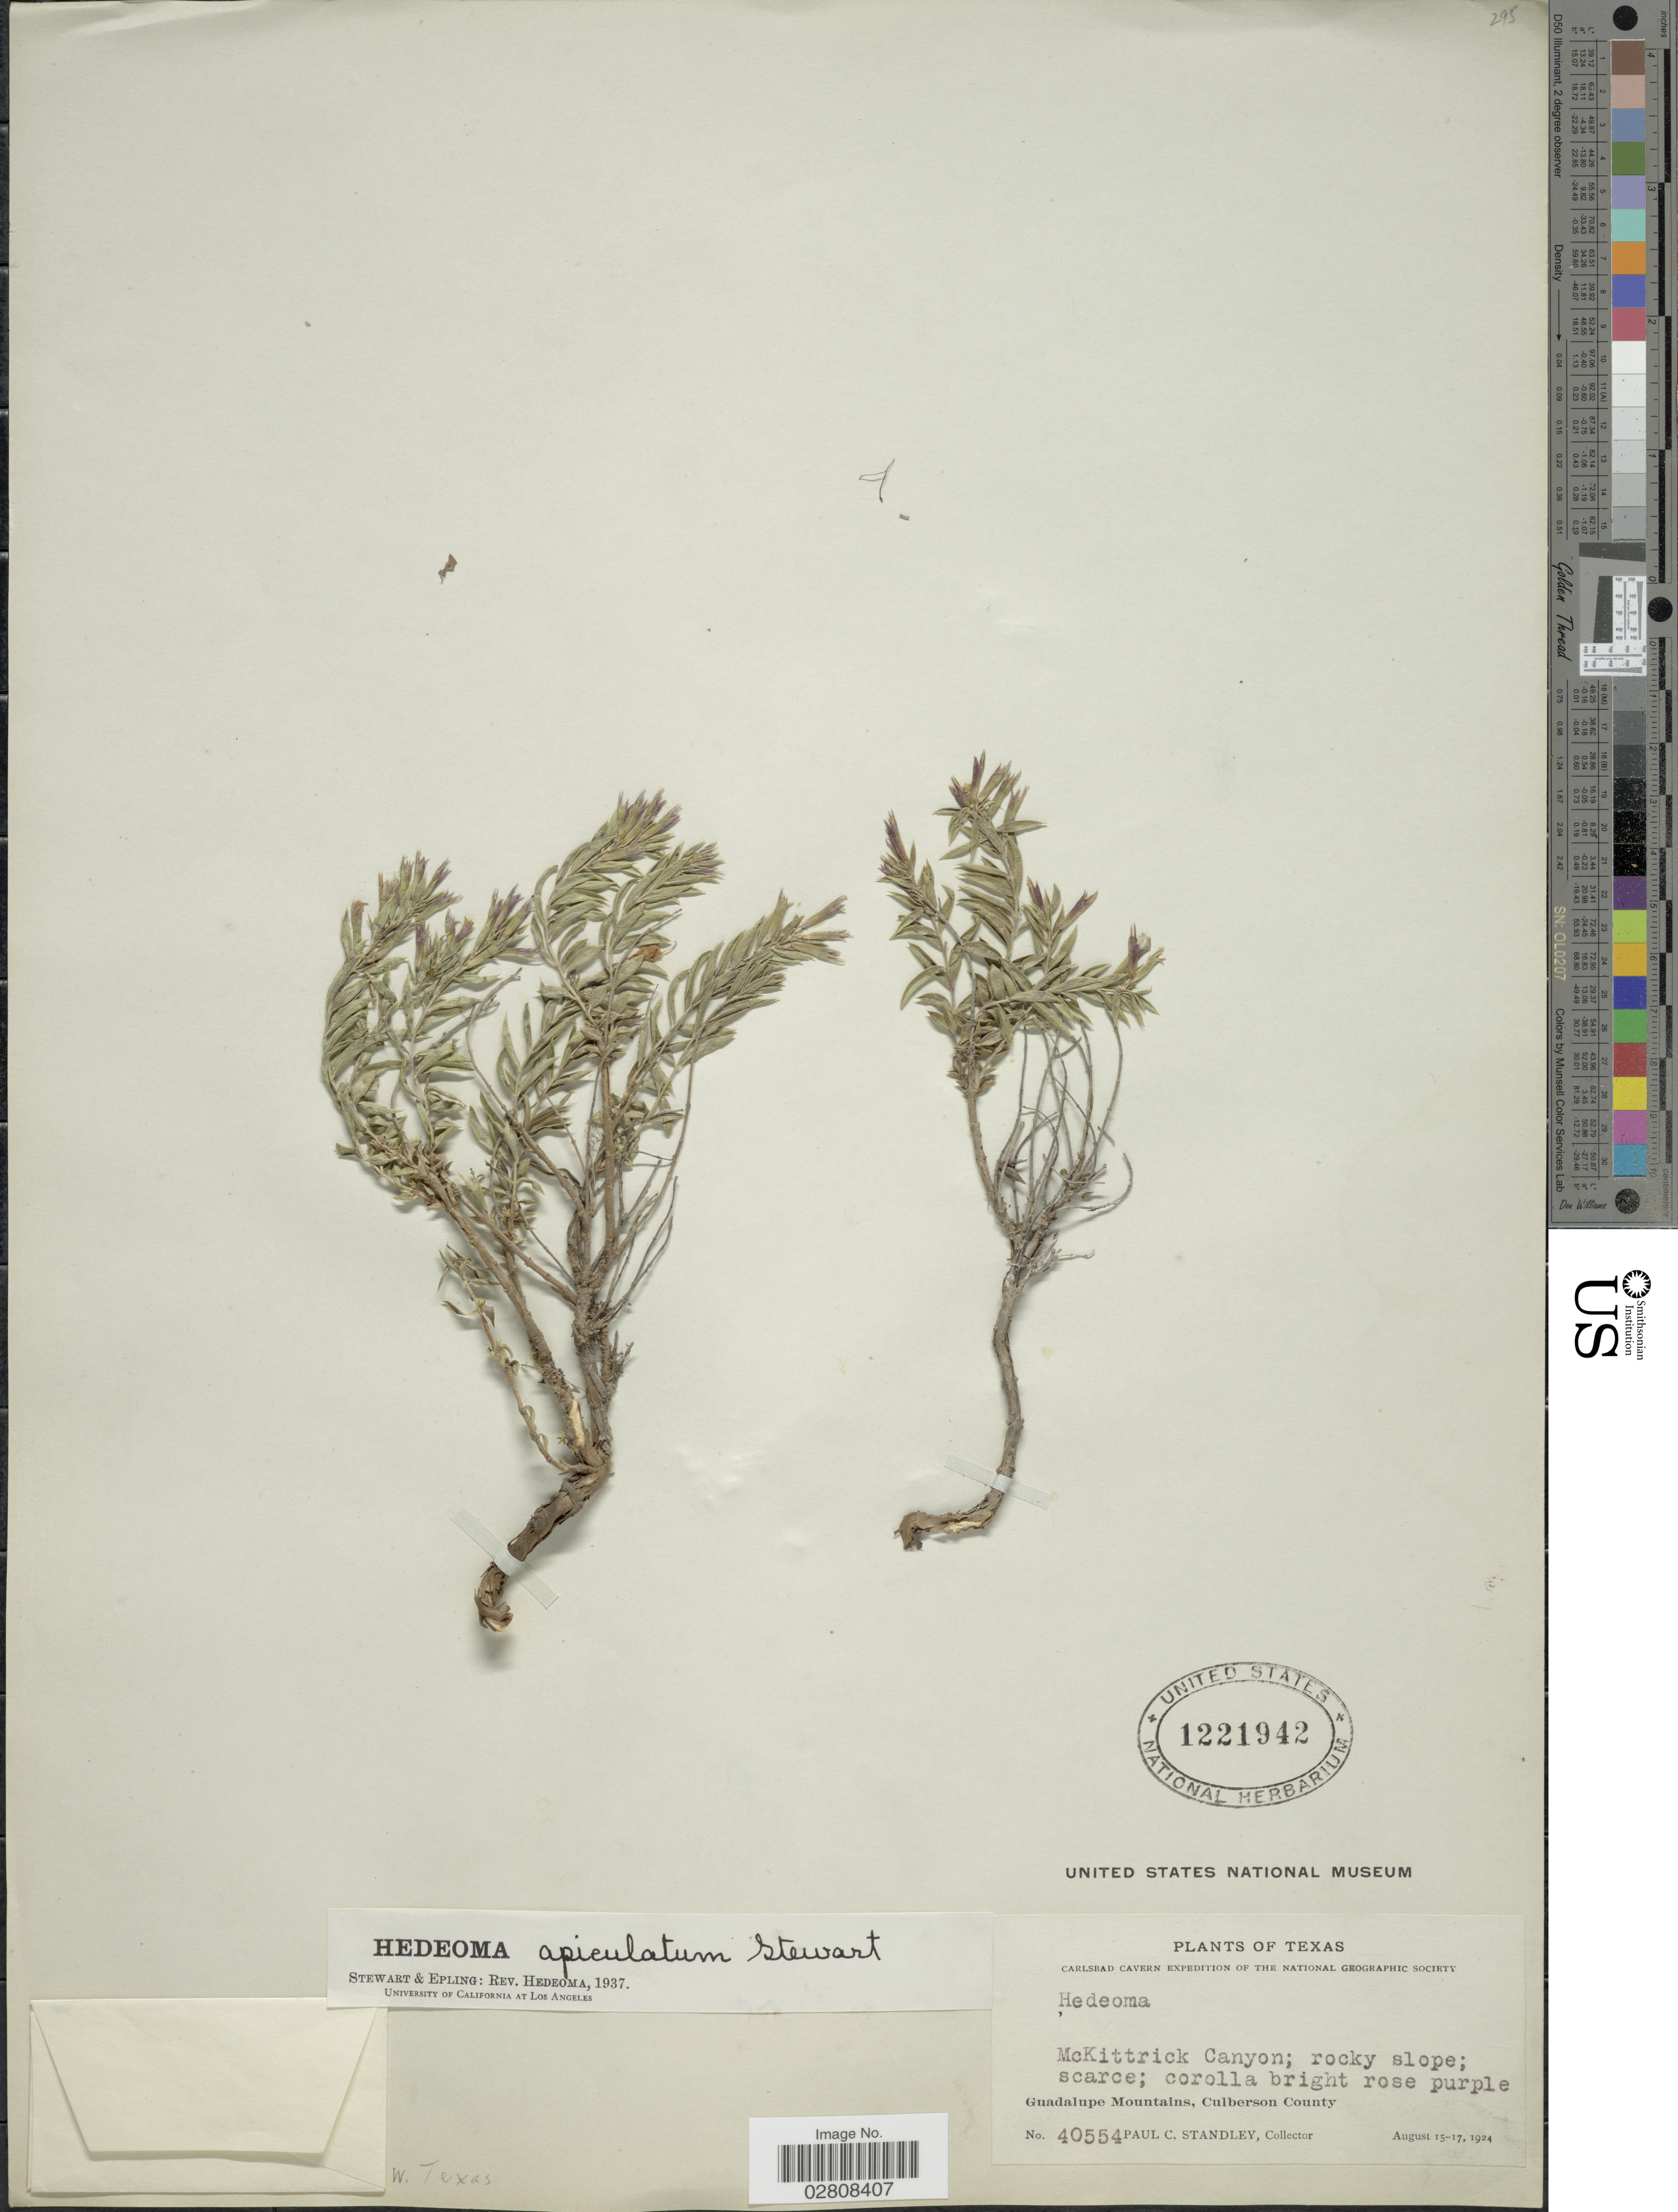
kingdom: Plantae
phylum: Tracheophyta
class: Magnoliopsida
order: Lamiales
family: Lamiaceae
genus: Hedeoma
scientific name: Hedeoma apiculata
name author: W.S. Stewart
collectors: P. C. Standley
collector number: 40554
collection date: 1924-08-15/1924-08-17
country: United States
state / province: Texas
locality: McKittrick Canyon. Guadalupe Mountains, Culberson County. W. Texas.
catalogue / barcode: US 1221942